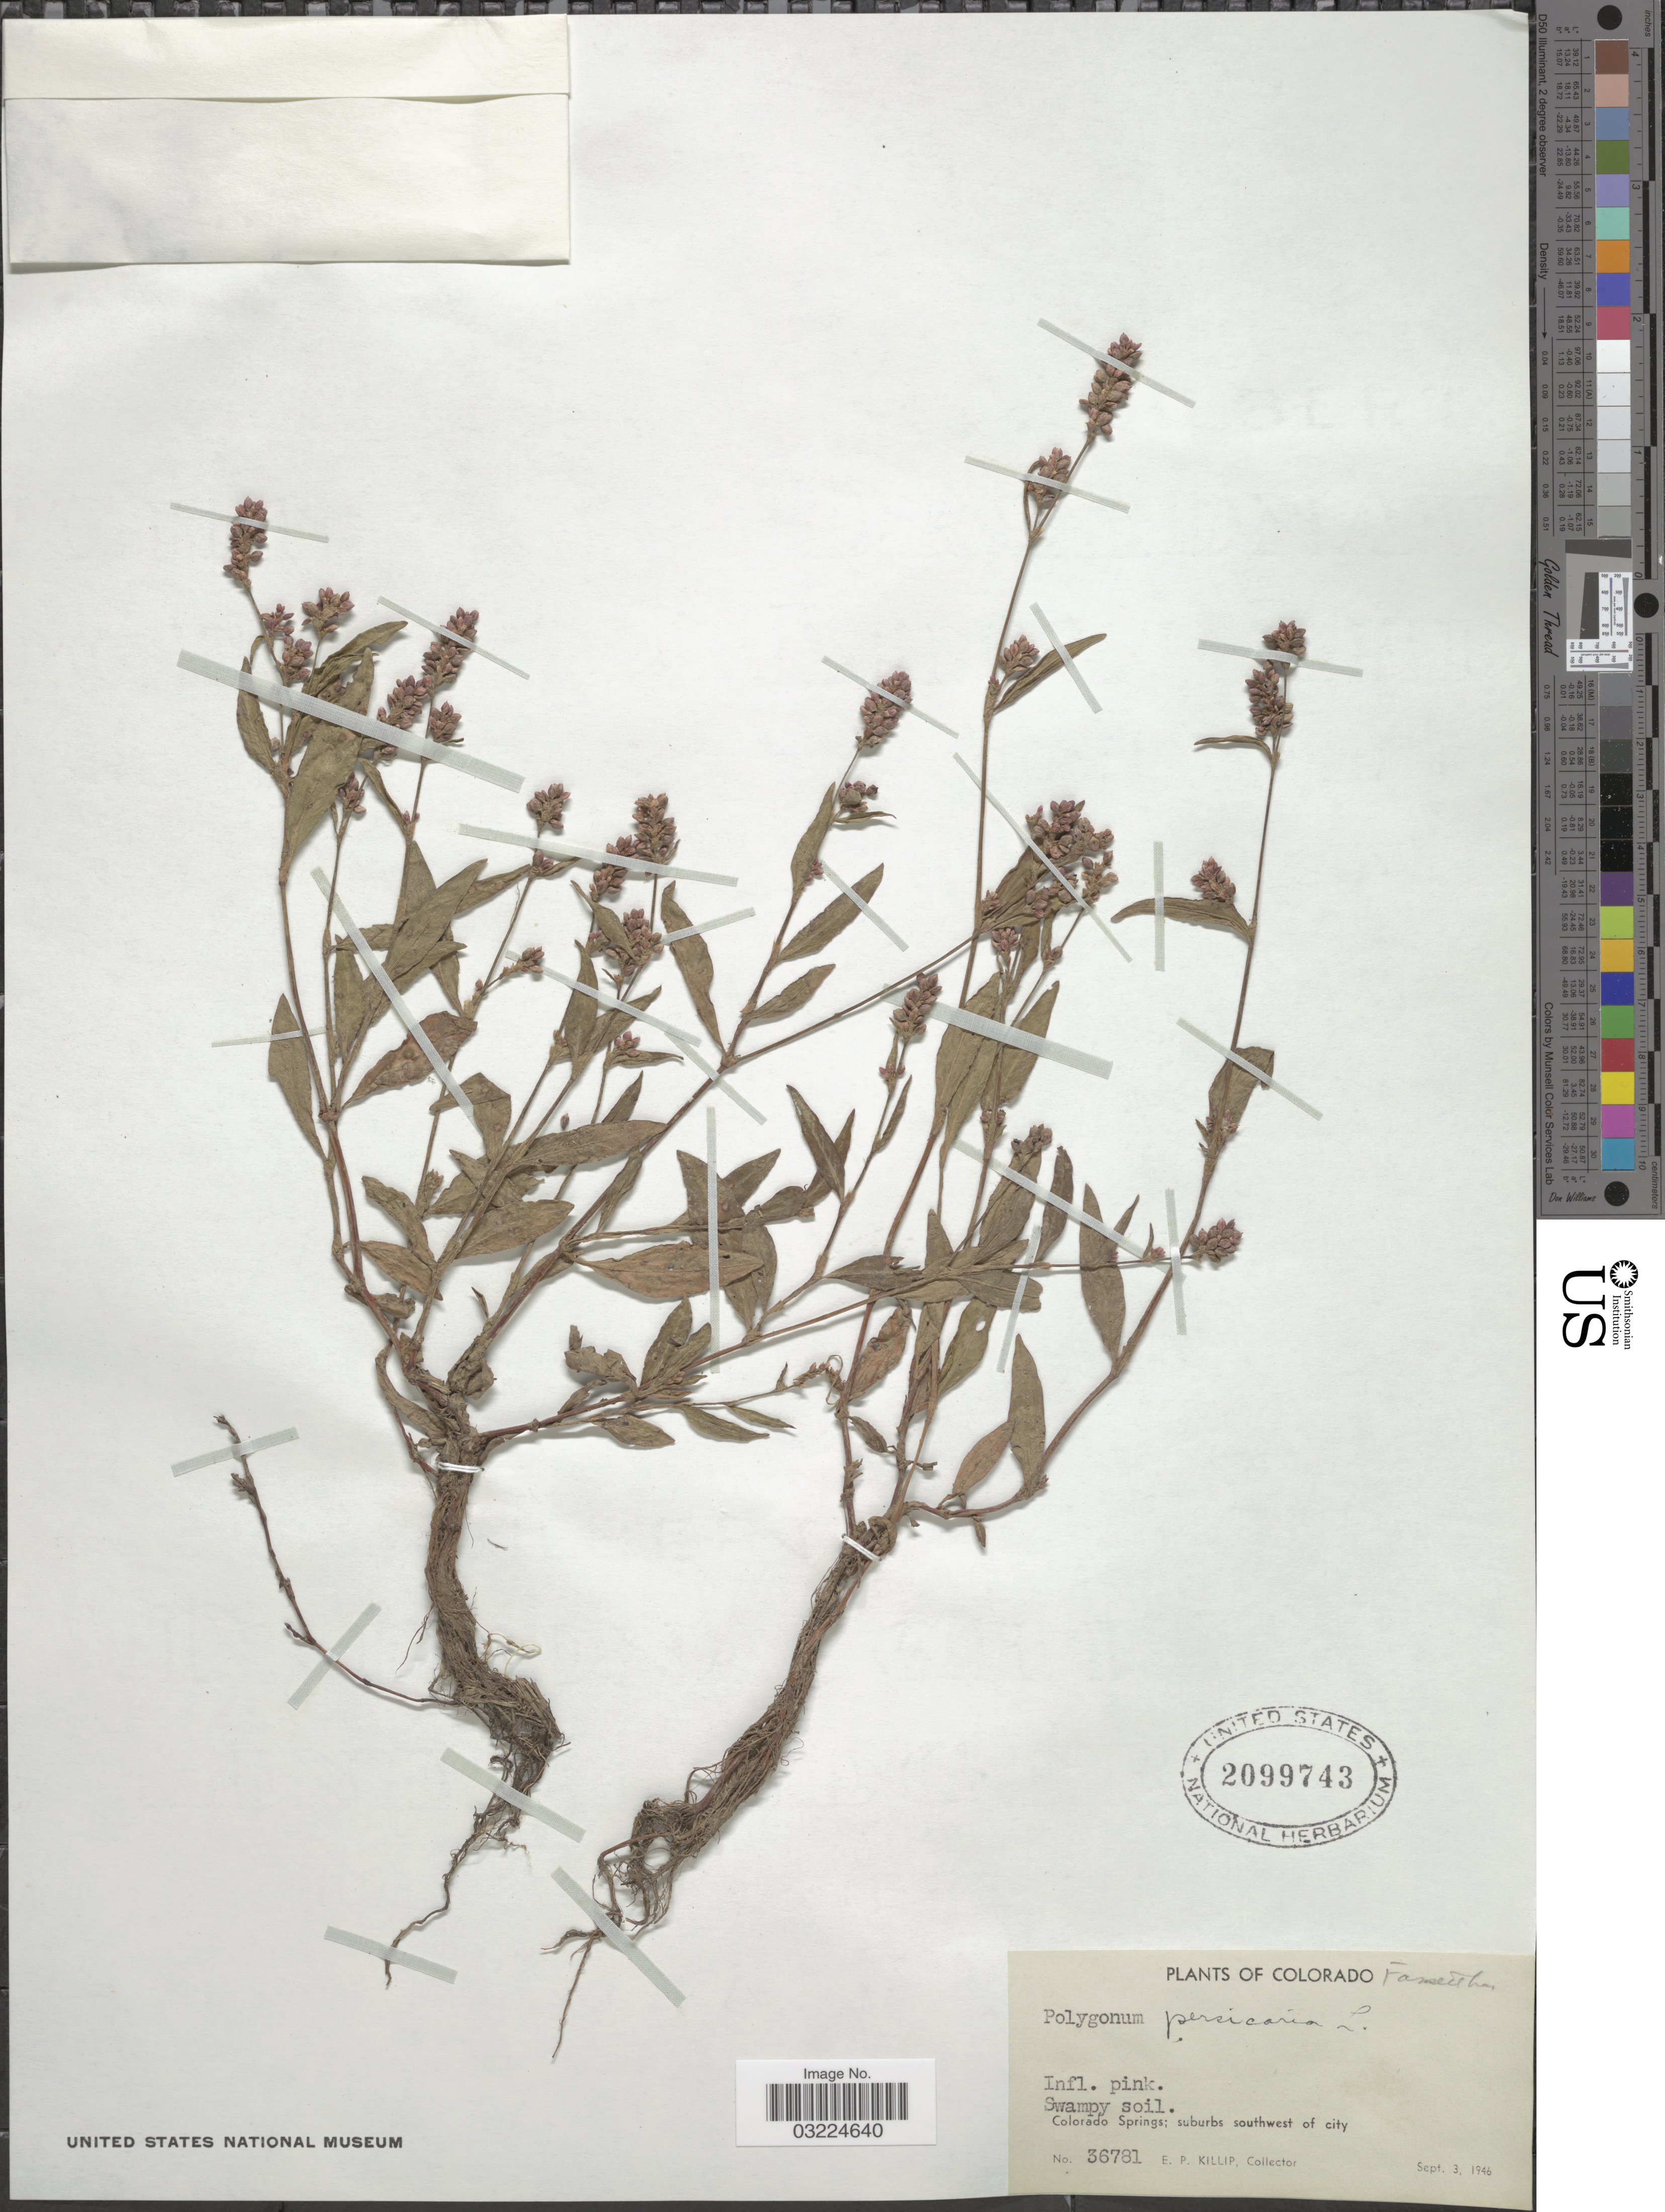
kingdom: Plantae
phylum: Tracheophyta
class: Magnoliopsida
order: Caryophyllales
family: Polygonaceae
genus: Persicaria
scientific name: Persicaria maculosa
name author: S.F. Gray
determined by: Atha, D. E.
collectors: E. P. Killip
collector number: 36781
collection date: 1946-09-03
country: United States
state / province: Colorado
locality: Colorado Springs; suburbs southwest of city.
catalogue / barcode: US 2099743